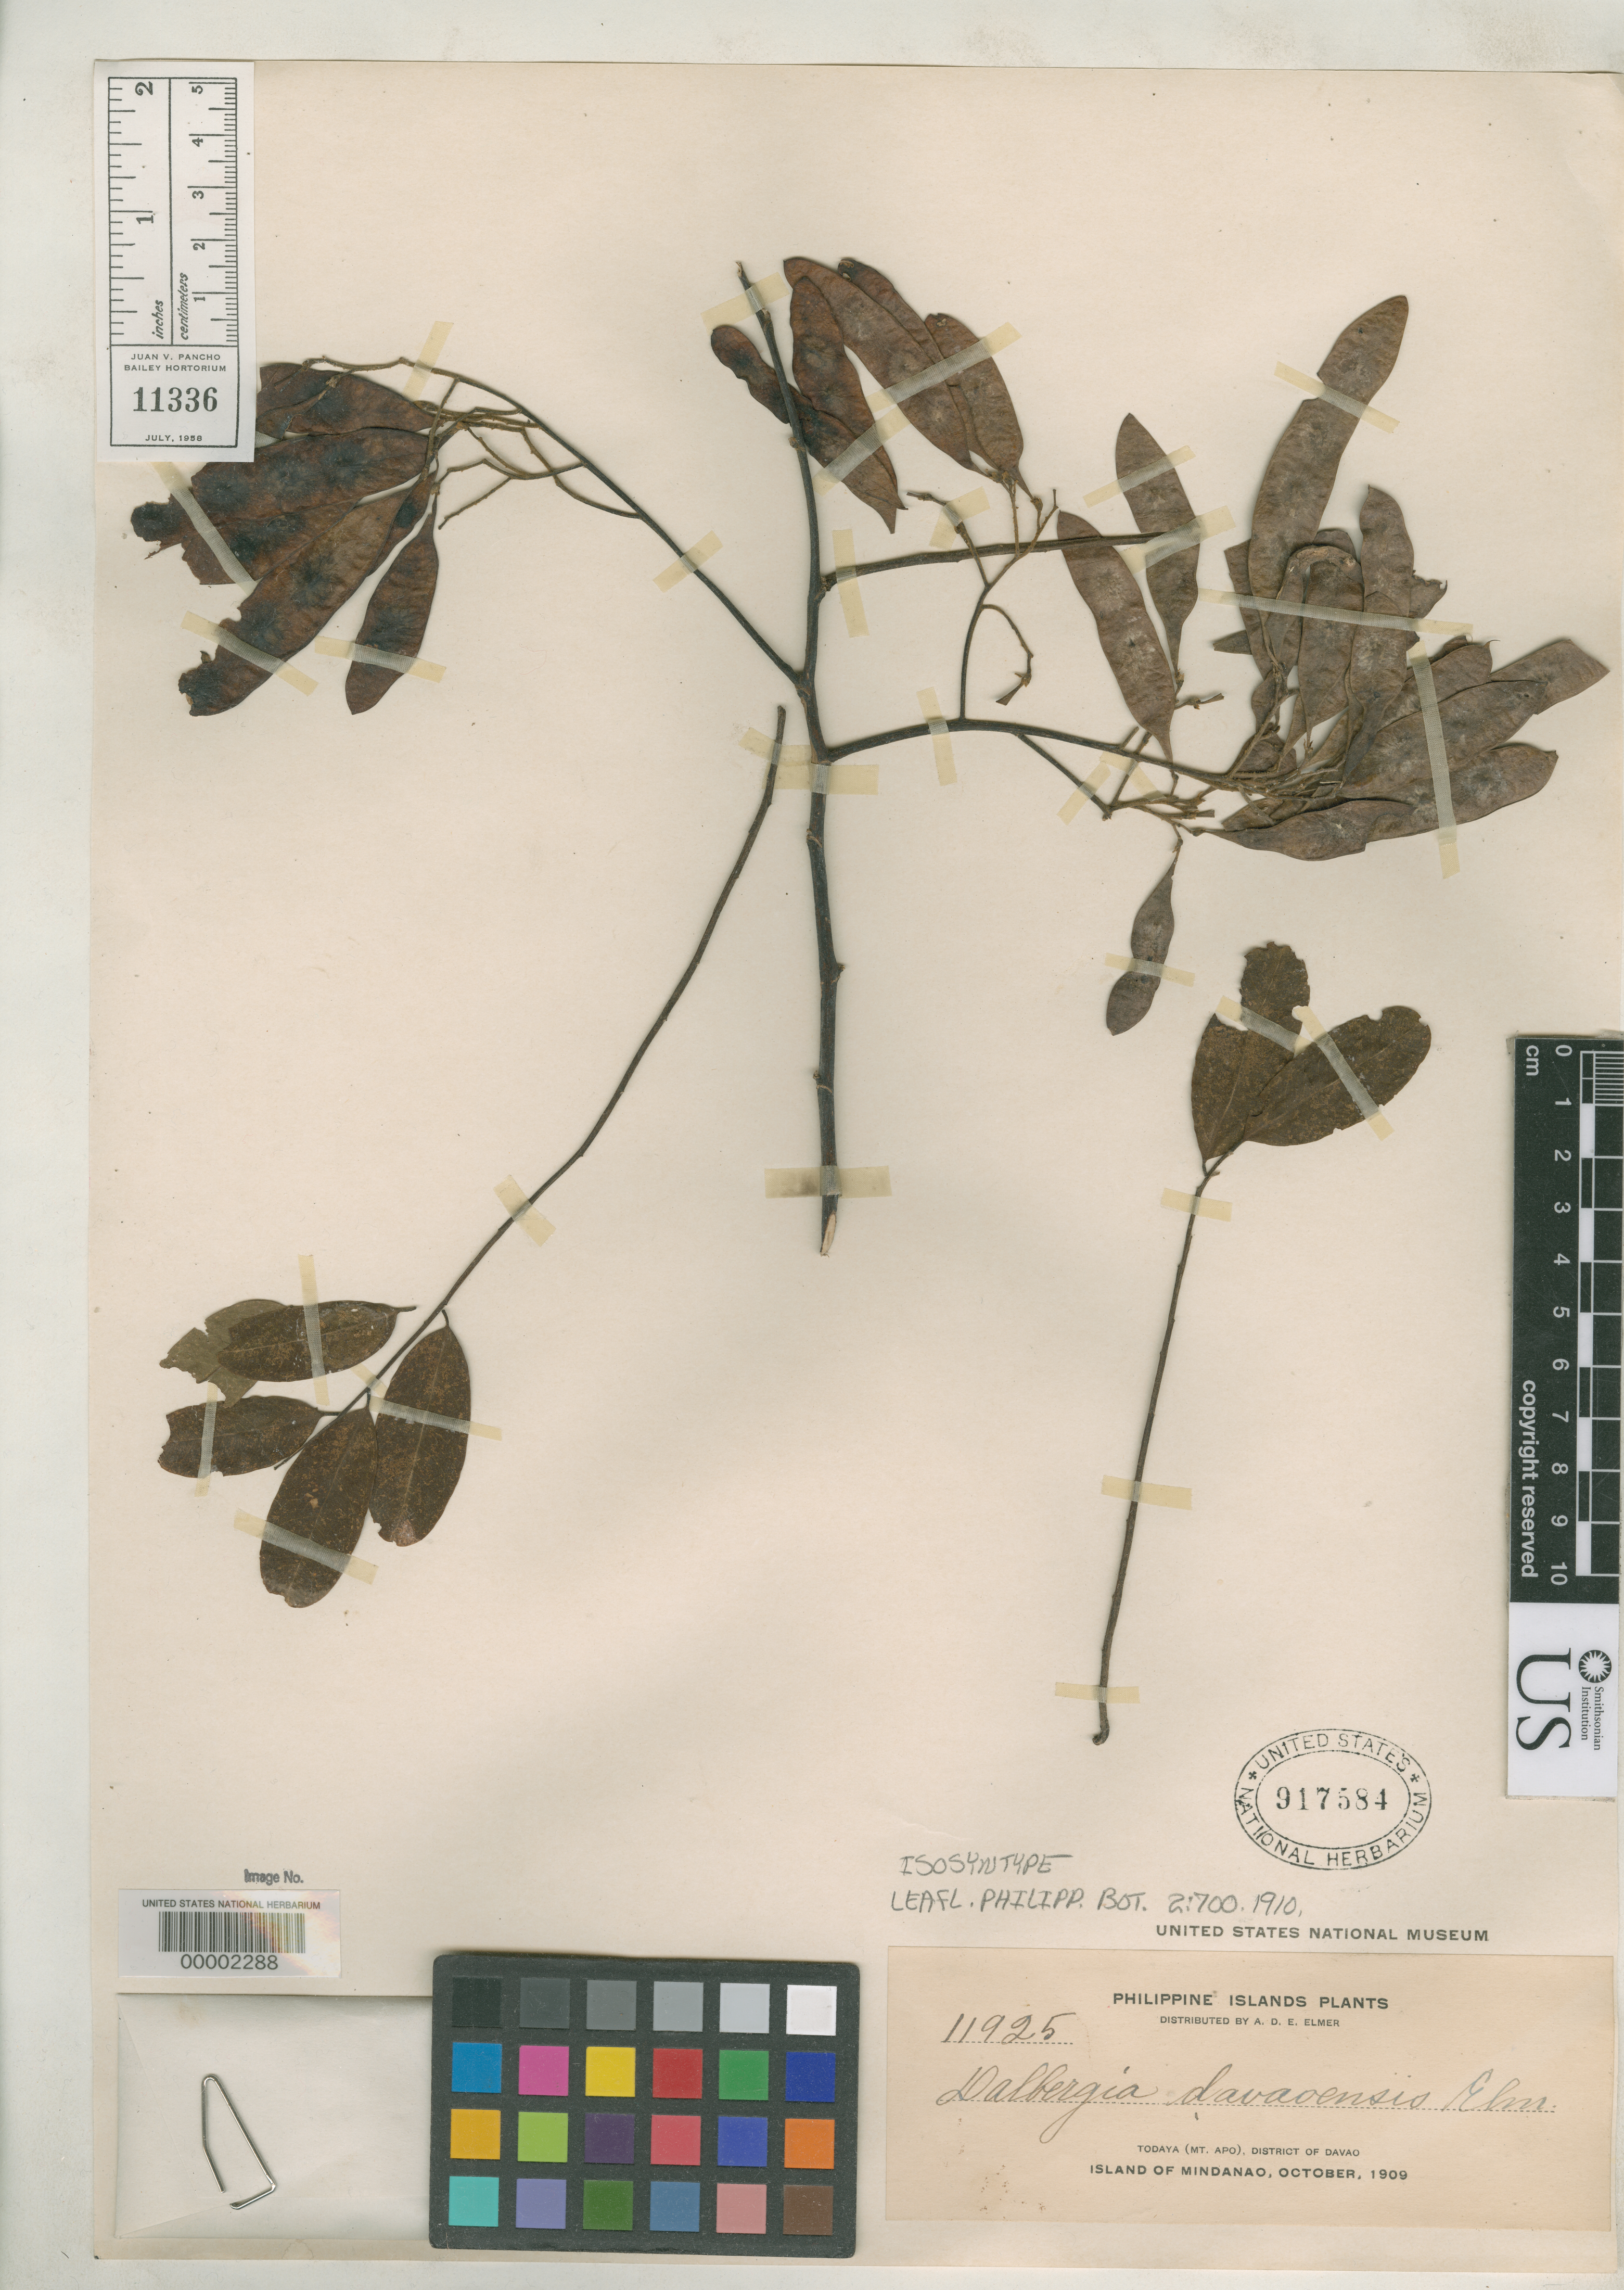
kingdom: Plantae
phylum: Tracheophyta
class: Magnoliopsida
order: Fabales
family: Fabaceae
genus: Dalbergia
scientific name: Dalbergia davaoensis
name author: Elmer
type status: Isosyntype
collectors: A. D. E. Elmer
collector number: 11925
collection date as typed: Oct 1909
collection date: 1909-10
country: Philippines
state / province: Davao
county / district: Davao del Sur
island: Mindanao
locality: Todaya, Mt. Apo.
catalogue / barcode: US 917584